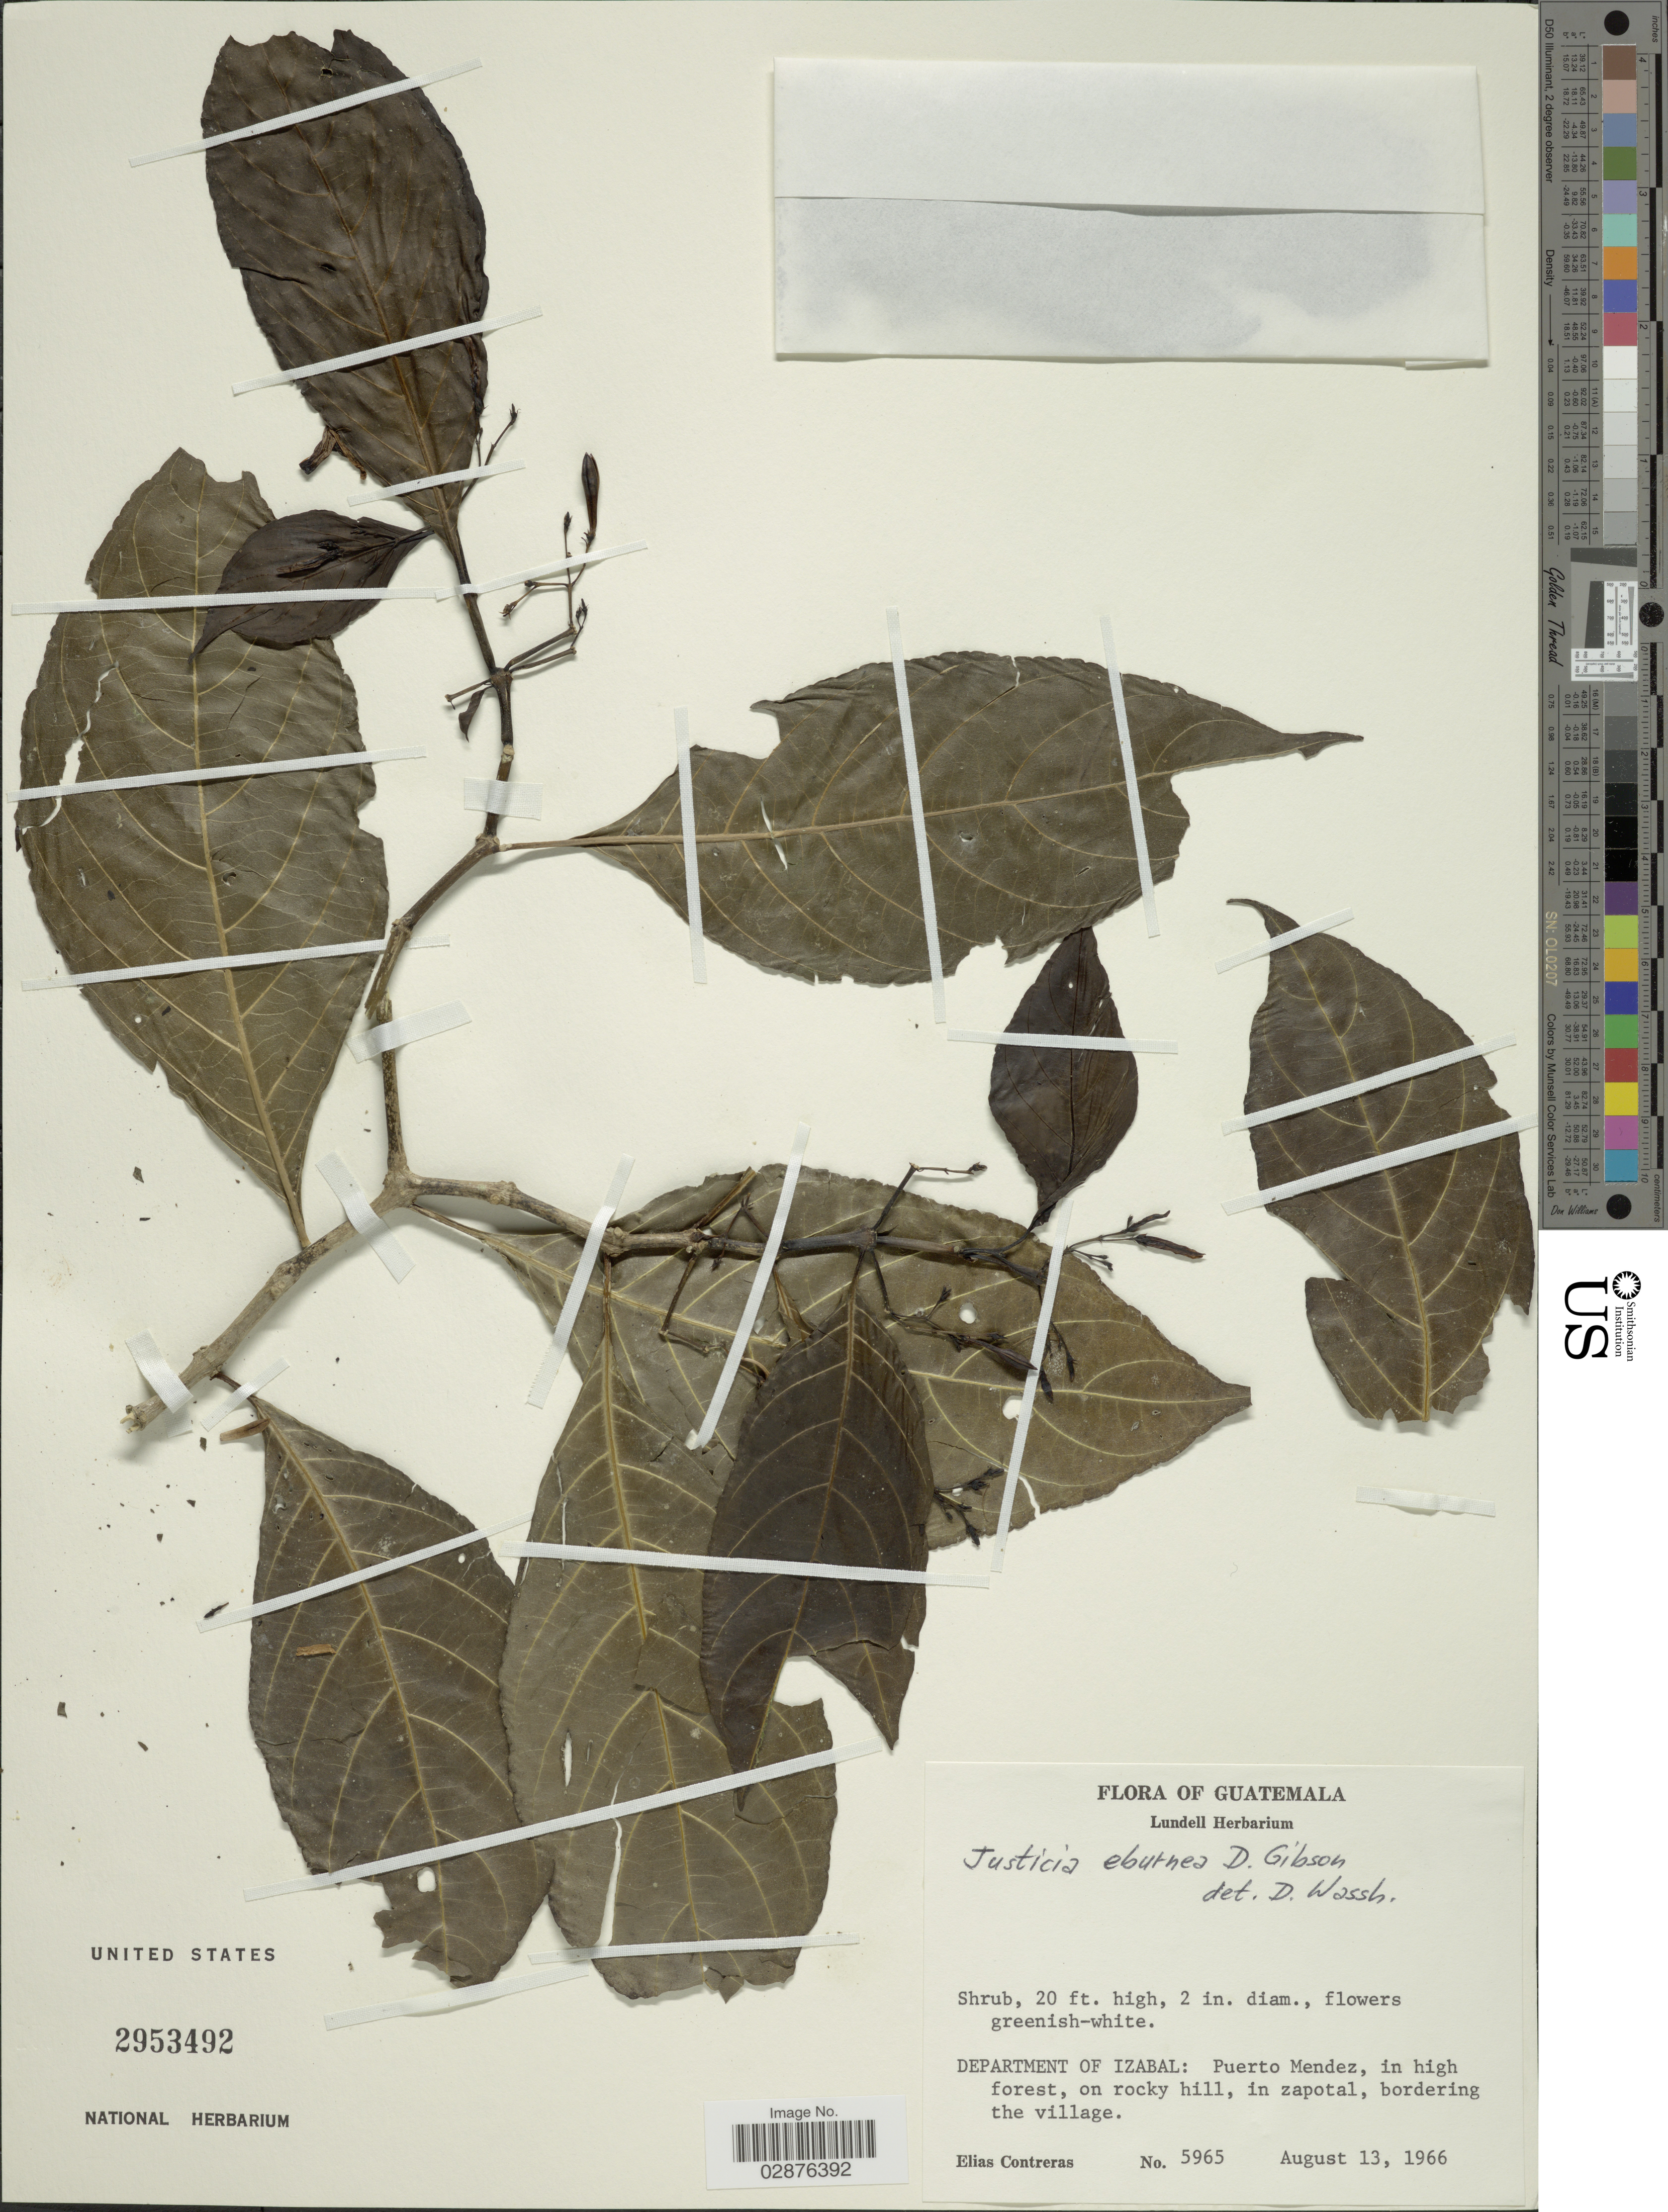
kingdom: Plantae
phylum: Tracheophyta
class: Magnoliopsida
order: Lamiales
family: Acanthaceae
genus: Justicia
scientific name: Justicia eburnea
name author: D.N. Gibson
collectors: E. Contreras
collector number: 5965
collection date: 1966-08-13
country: Guatemala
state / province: Izabal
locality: Department of Izabal: Puerto Mendez, in high forest, on rocky hill, in zapotal, bordering the village.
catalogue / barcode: US 2953492